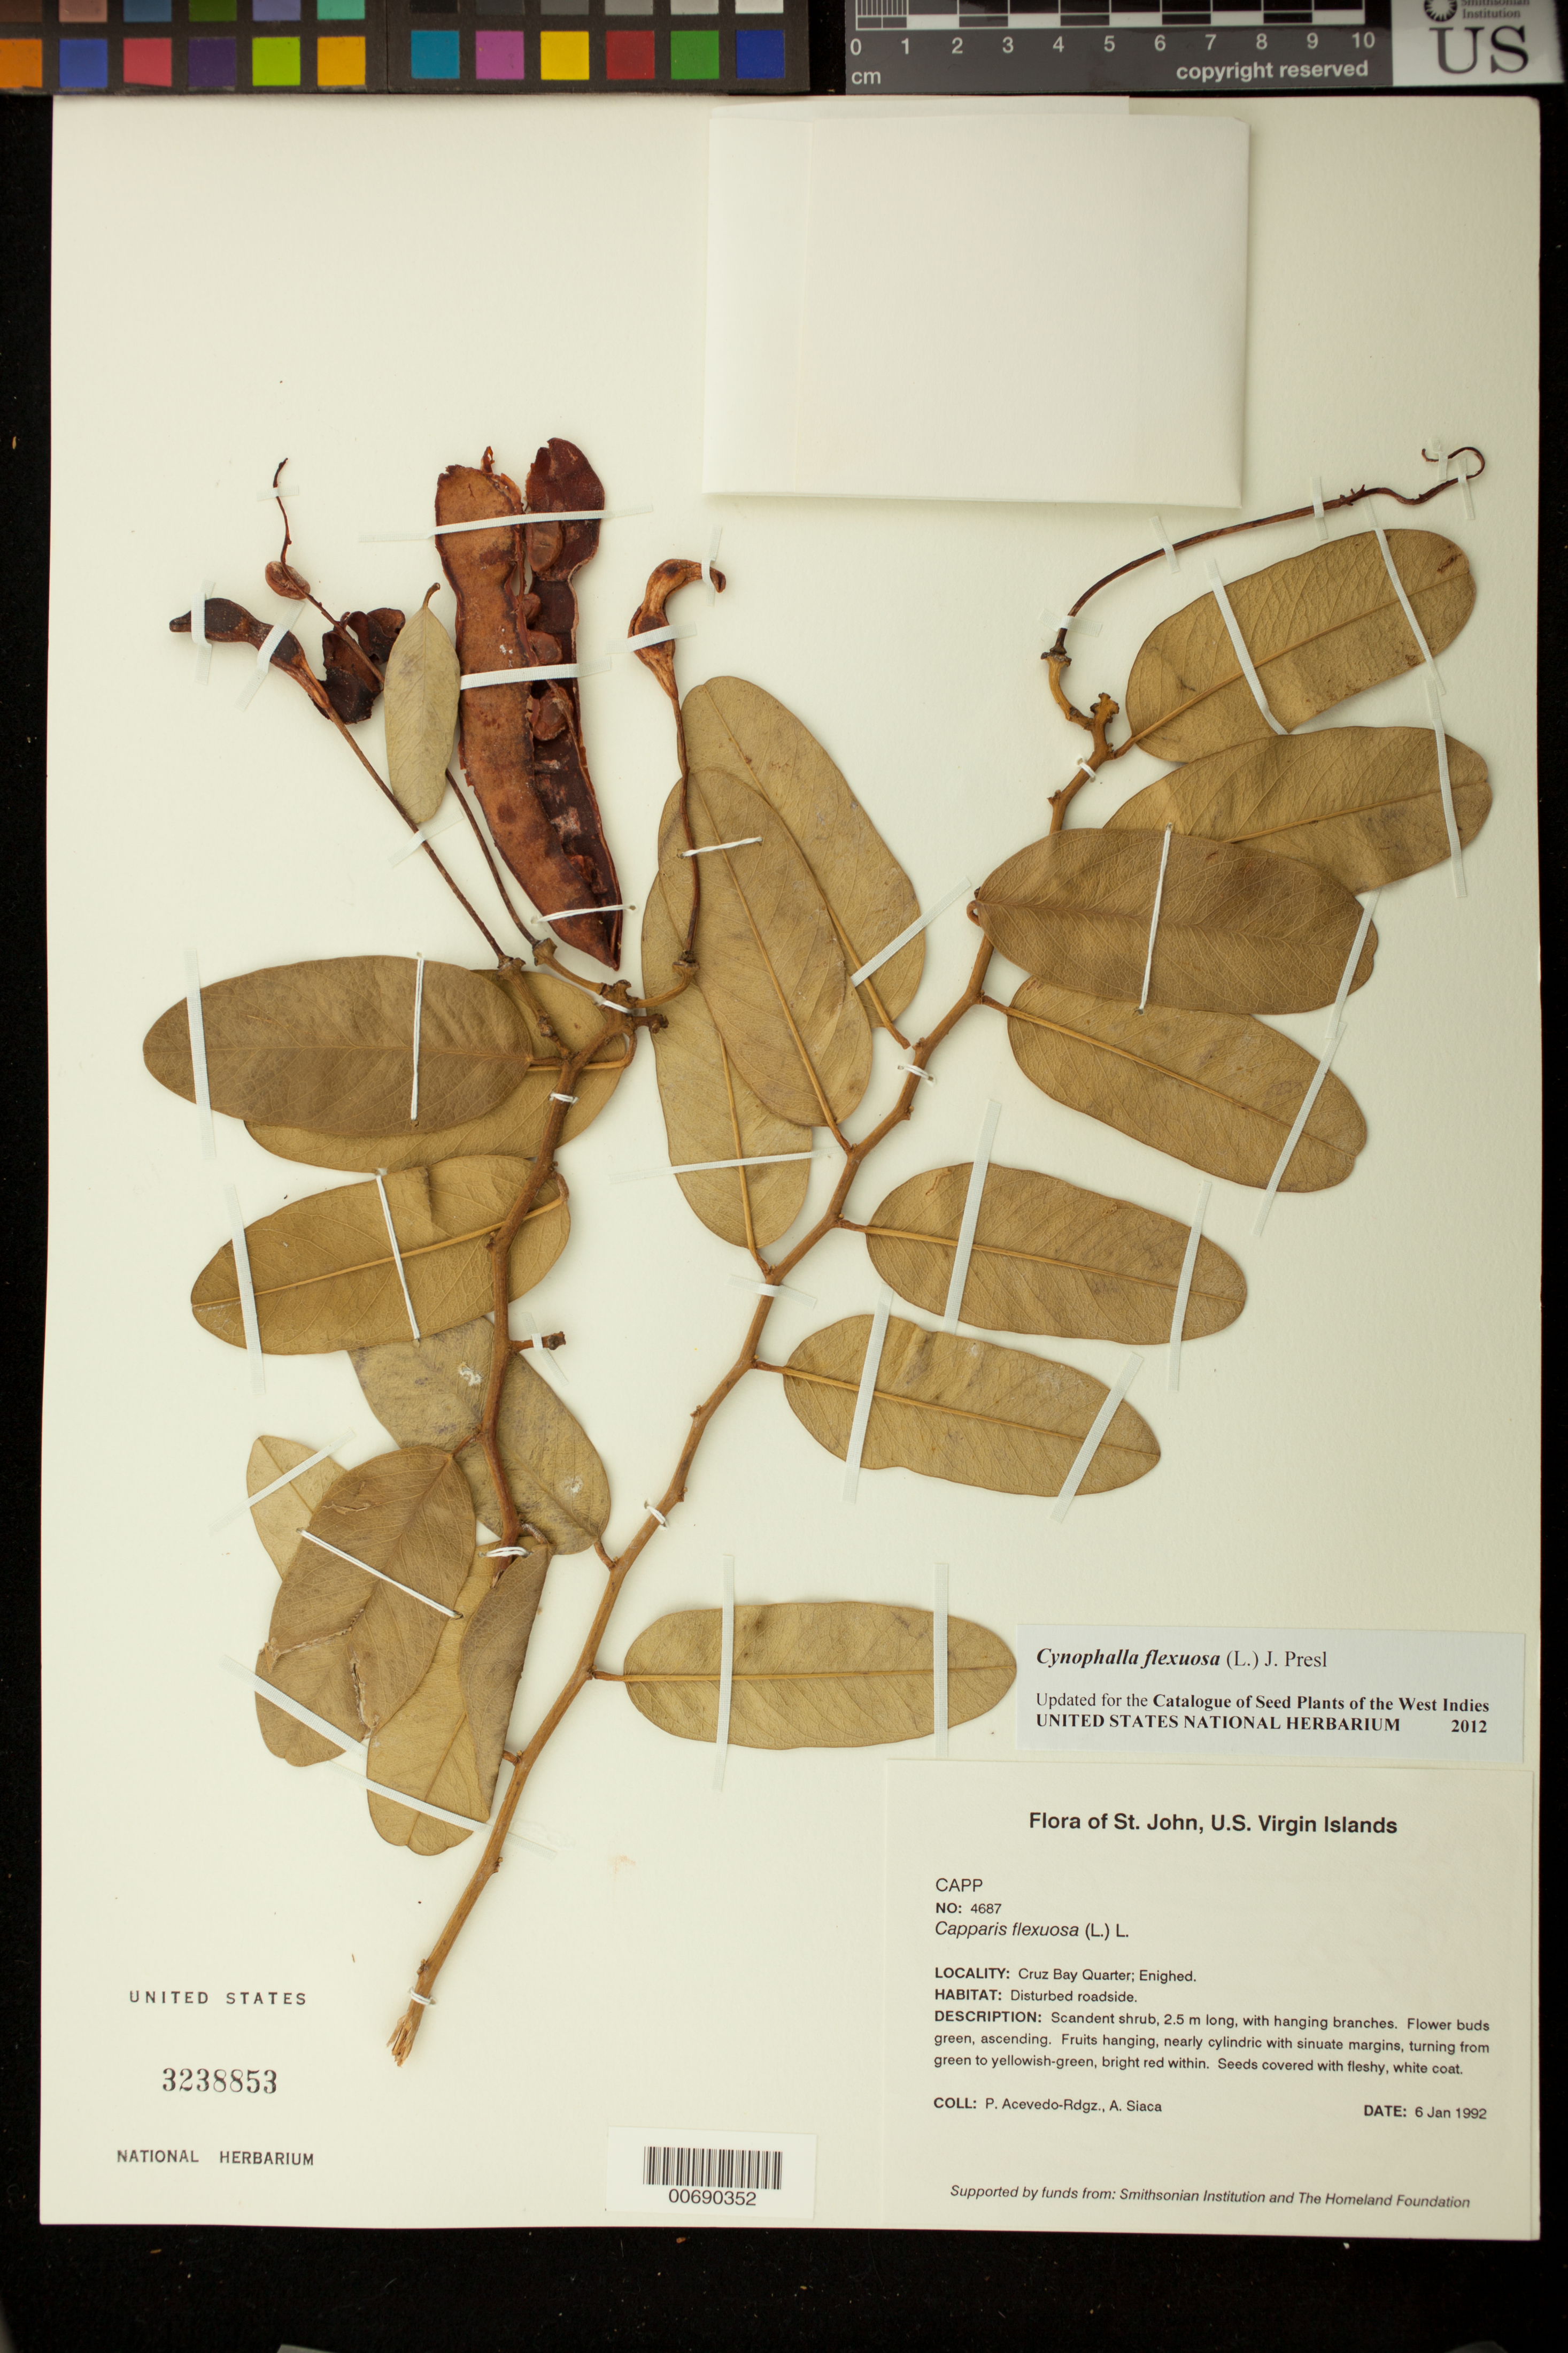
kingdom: Plantae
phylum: Tracheophyta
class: Magnoliopsida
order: Brassicales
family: Capparaceae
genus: Cynophalla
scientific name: Cynophalla flexuosa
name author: (L.) J. Presl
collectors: P. Acevedo-Rodr. & A. Siaca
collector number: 4687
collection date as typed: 06 Jan 1992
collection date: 1992-01-06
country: U.S. Virgin Islands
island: St. John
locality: Cruz Bay Quarter; Enighed.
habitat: Disturbed roadside.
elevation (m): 3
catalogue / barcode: US 3238853